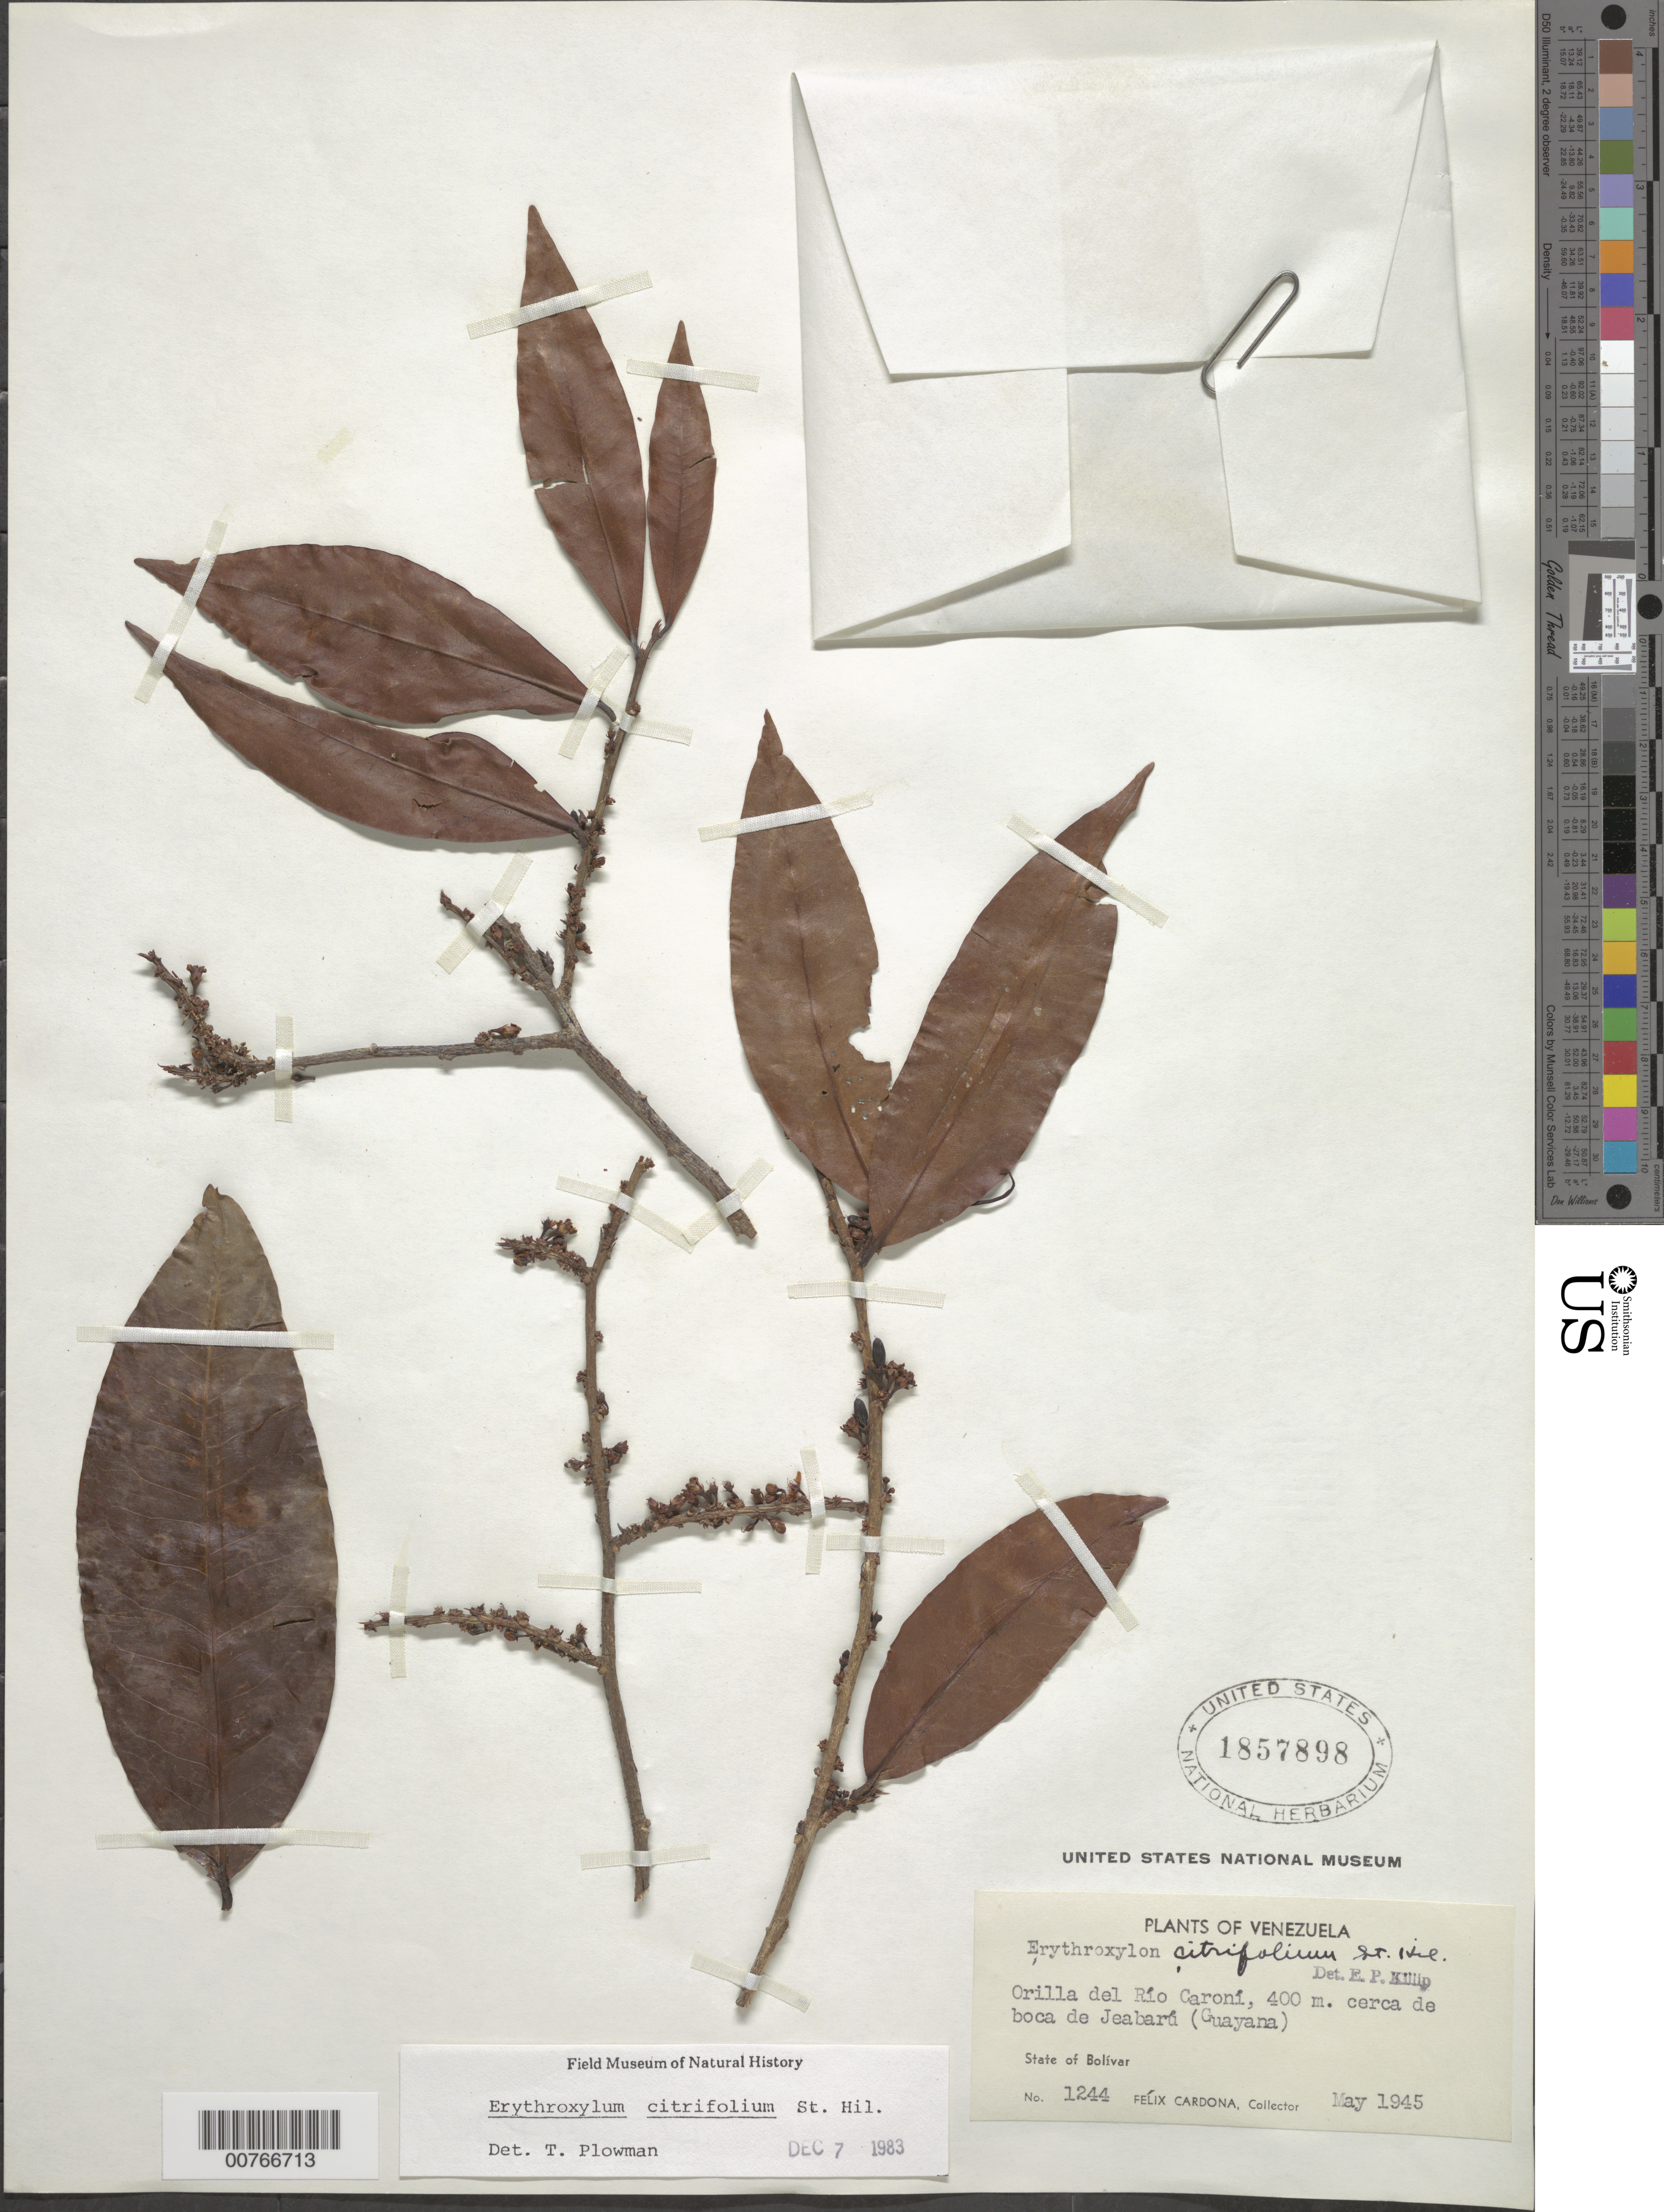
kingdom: Plantae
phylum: Tracheophyta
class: Magnoliopsida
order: Malpighiales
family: Erythroxylaceae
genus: Erythroxylum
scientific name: Erythroxylum citrifolium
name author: A. St.-Hil.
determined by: Plowman, Timothy C.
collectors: F. Cardona Puig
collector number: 1244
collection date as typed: May-45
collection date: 1945-05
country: Venezuela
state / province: Bolívar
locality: Río Caroní, 400 m cerca de boca de Jeabarú (Guayana)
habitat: Rivershore, near mouth of river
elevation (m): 350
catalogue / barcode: US 1857898